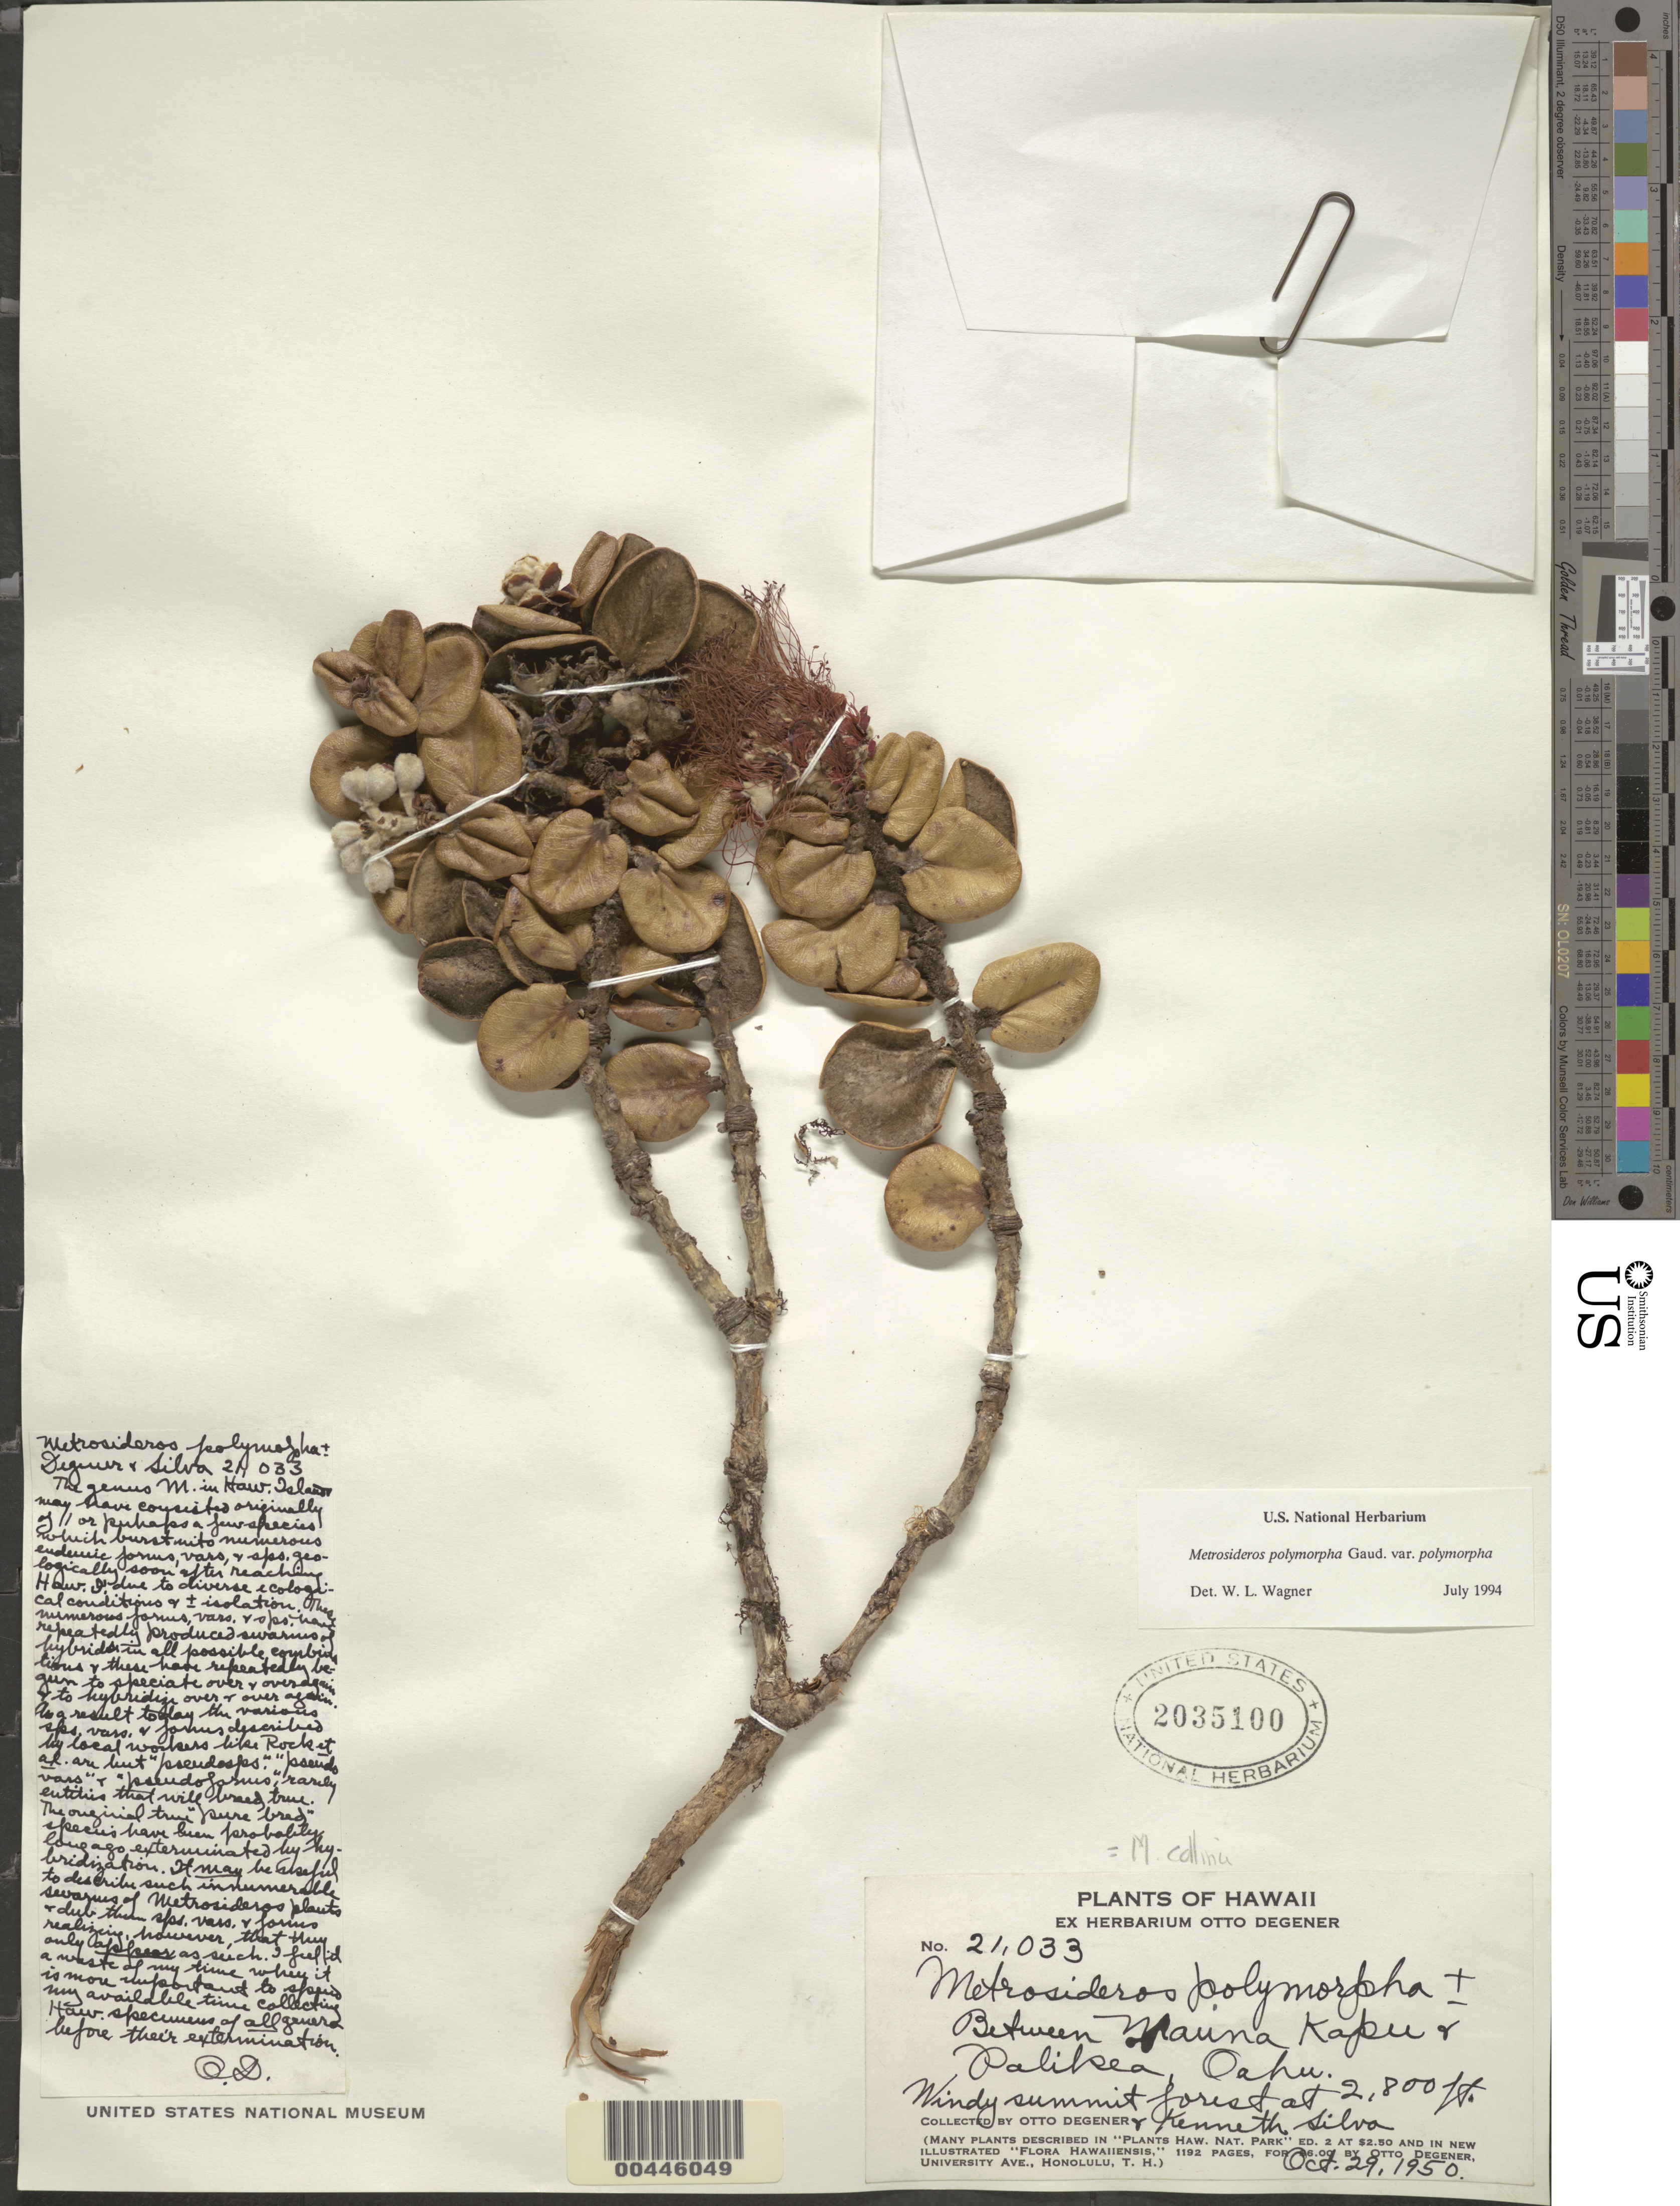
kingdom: Plantae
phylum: Tracheophyta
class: Magnoliopsida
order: Myrtales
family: Myrtaceae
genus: Metrosideros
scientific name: Metrosideros polymorpha var. polymorpha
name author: Gaudich.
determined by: Wagner, W. L., (BOT), Smithsonian Institution - National Museum of Natural History (UNITED STATES)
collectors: O. Degener & K. Silva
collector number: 21033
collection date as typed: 29 Oct 1950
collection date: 1950-10-29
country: United States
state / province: Hawaii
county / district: Honolulu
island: Oahu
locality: Between Mauna Kapu and Palikea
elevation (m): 853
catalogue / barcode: US 2035100